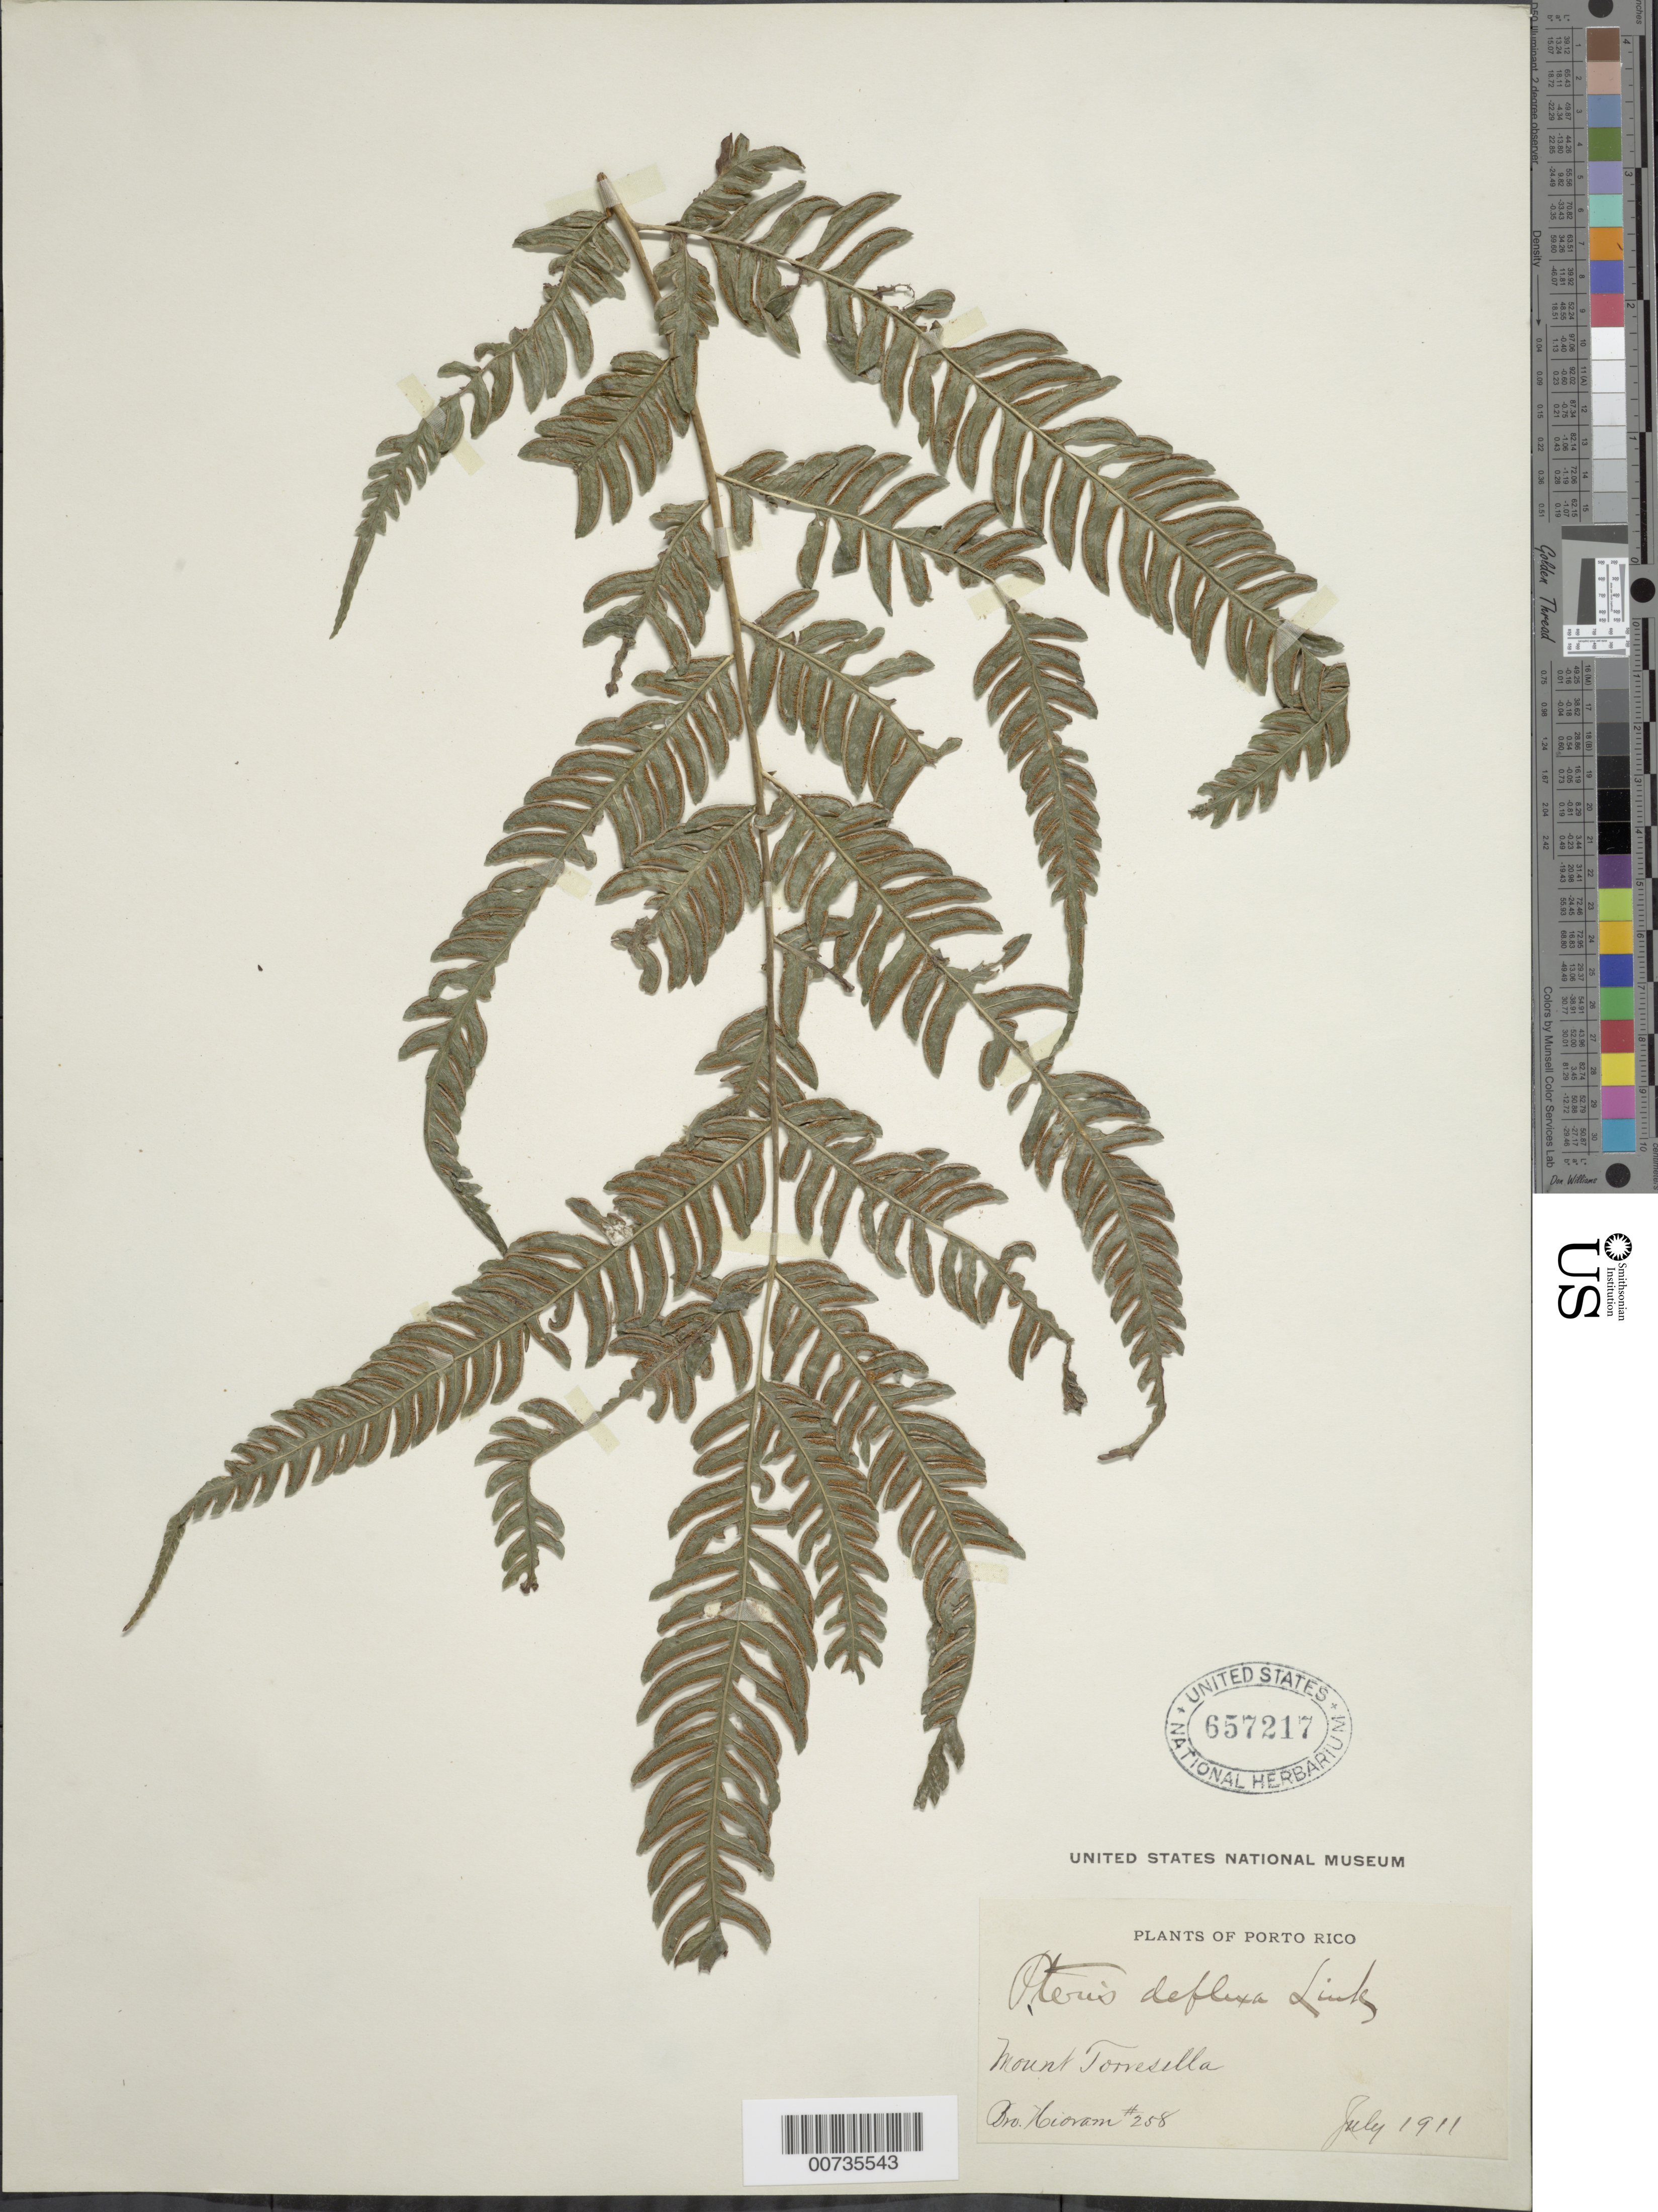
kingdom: Plantae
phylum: Tracheophyta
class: Polypodiopsida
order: Polypodiales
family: Pteridaceae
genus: Pteris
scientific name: Pteris deflexa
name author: Link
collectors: Bro. Hioram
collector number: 258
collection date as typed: Jul 1911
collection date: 1911-07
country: Puerto Rico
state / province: Barranquitas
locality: Mount Torresilla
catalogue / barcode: US 657217